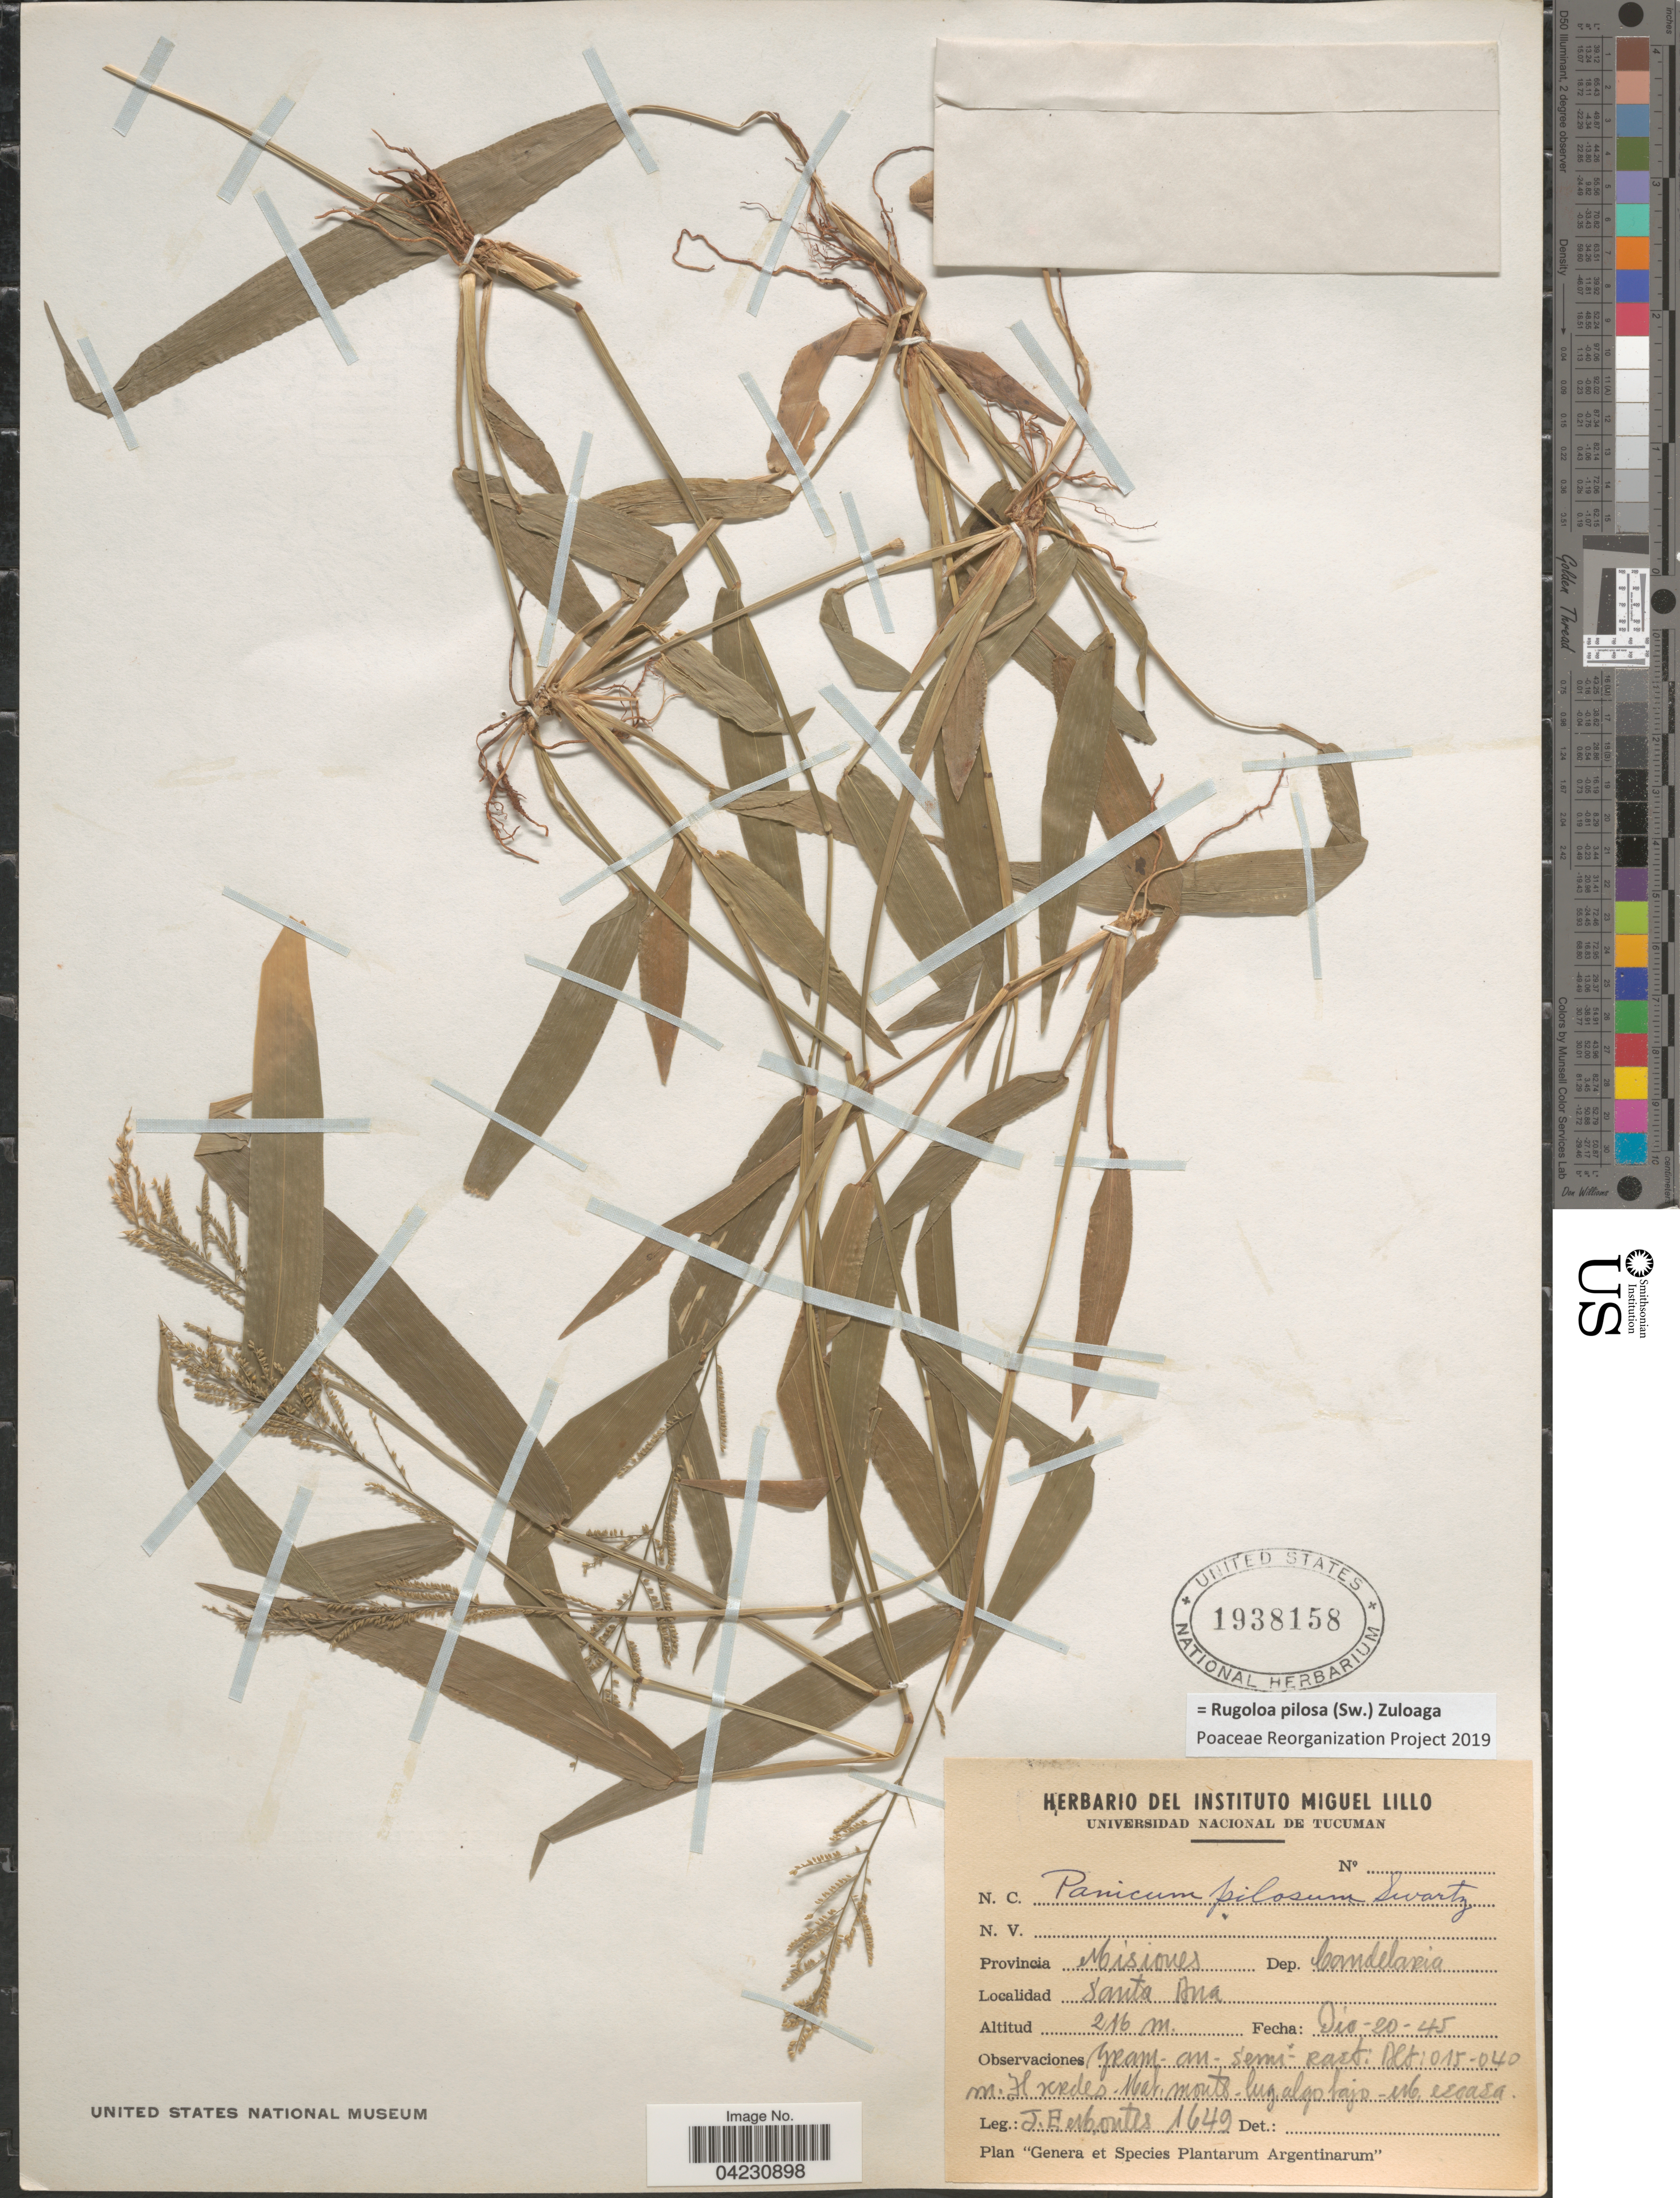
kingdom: Plantae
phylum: Tracheophyta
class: Liliopsida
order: Poales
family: Poaceae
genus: Rugoloa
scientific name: Rugoloa pilosa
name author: (Sw.) Zuloaga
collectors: J. E. Montes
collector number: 1649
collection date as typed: Transcribed d/m/y: 20/12/45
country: Argentina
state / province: Misiones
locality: Dep. Candelaria. Santa Ana.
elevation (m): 216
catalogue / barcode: US 1938158